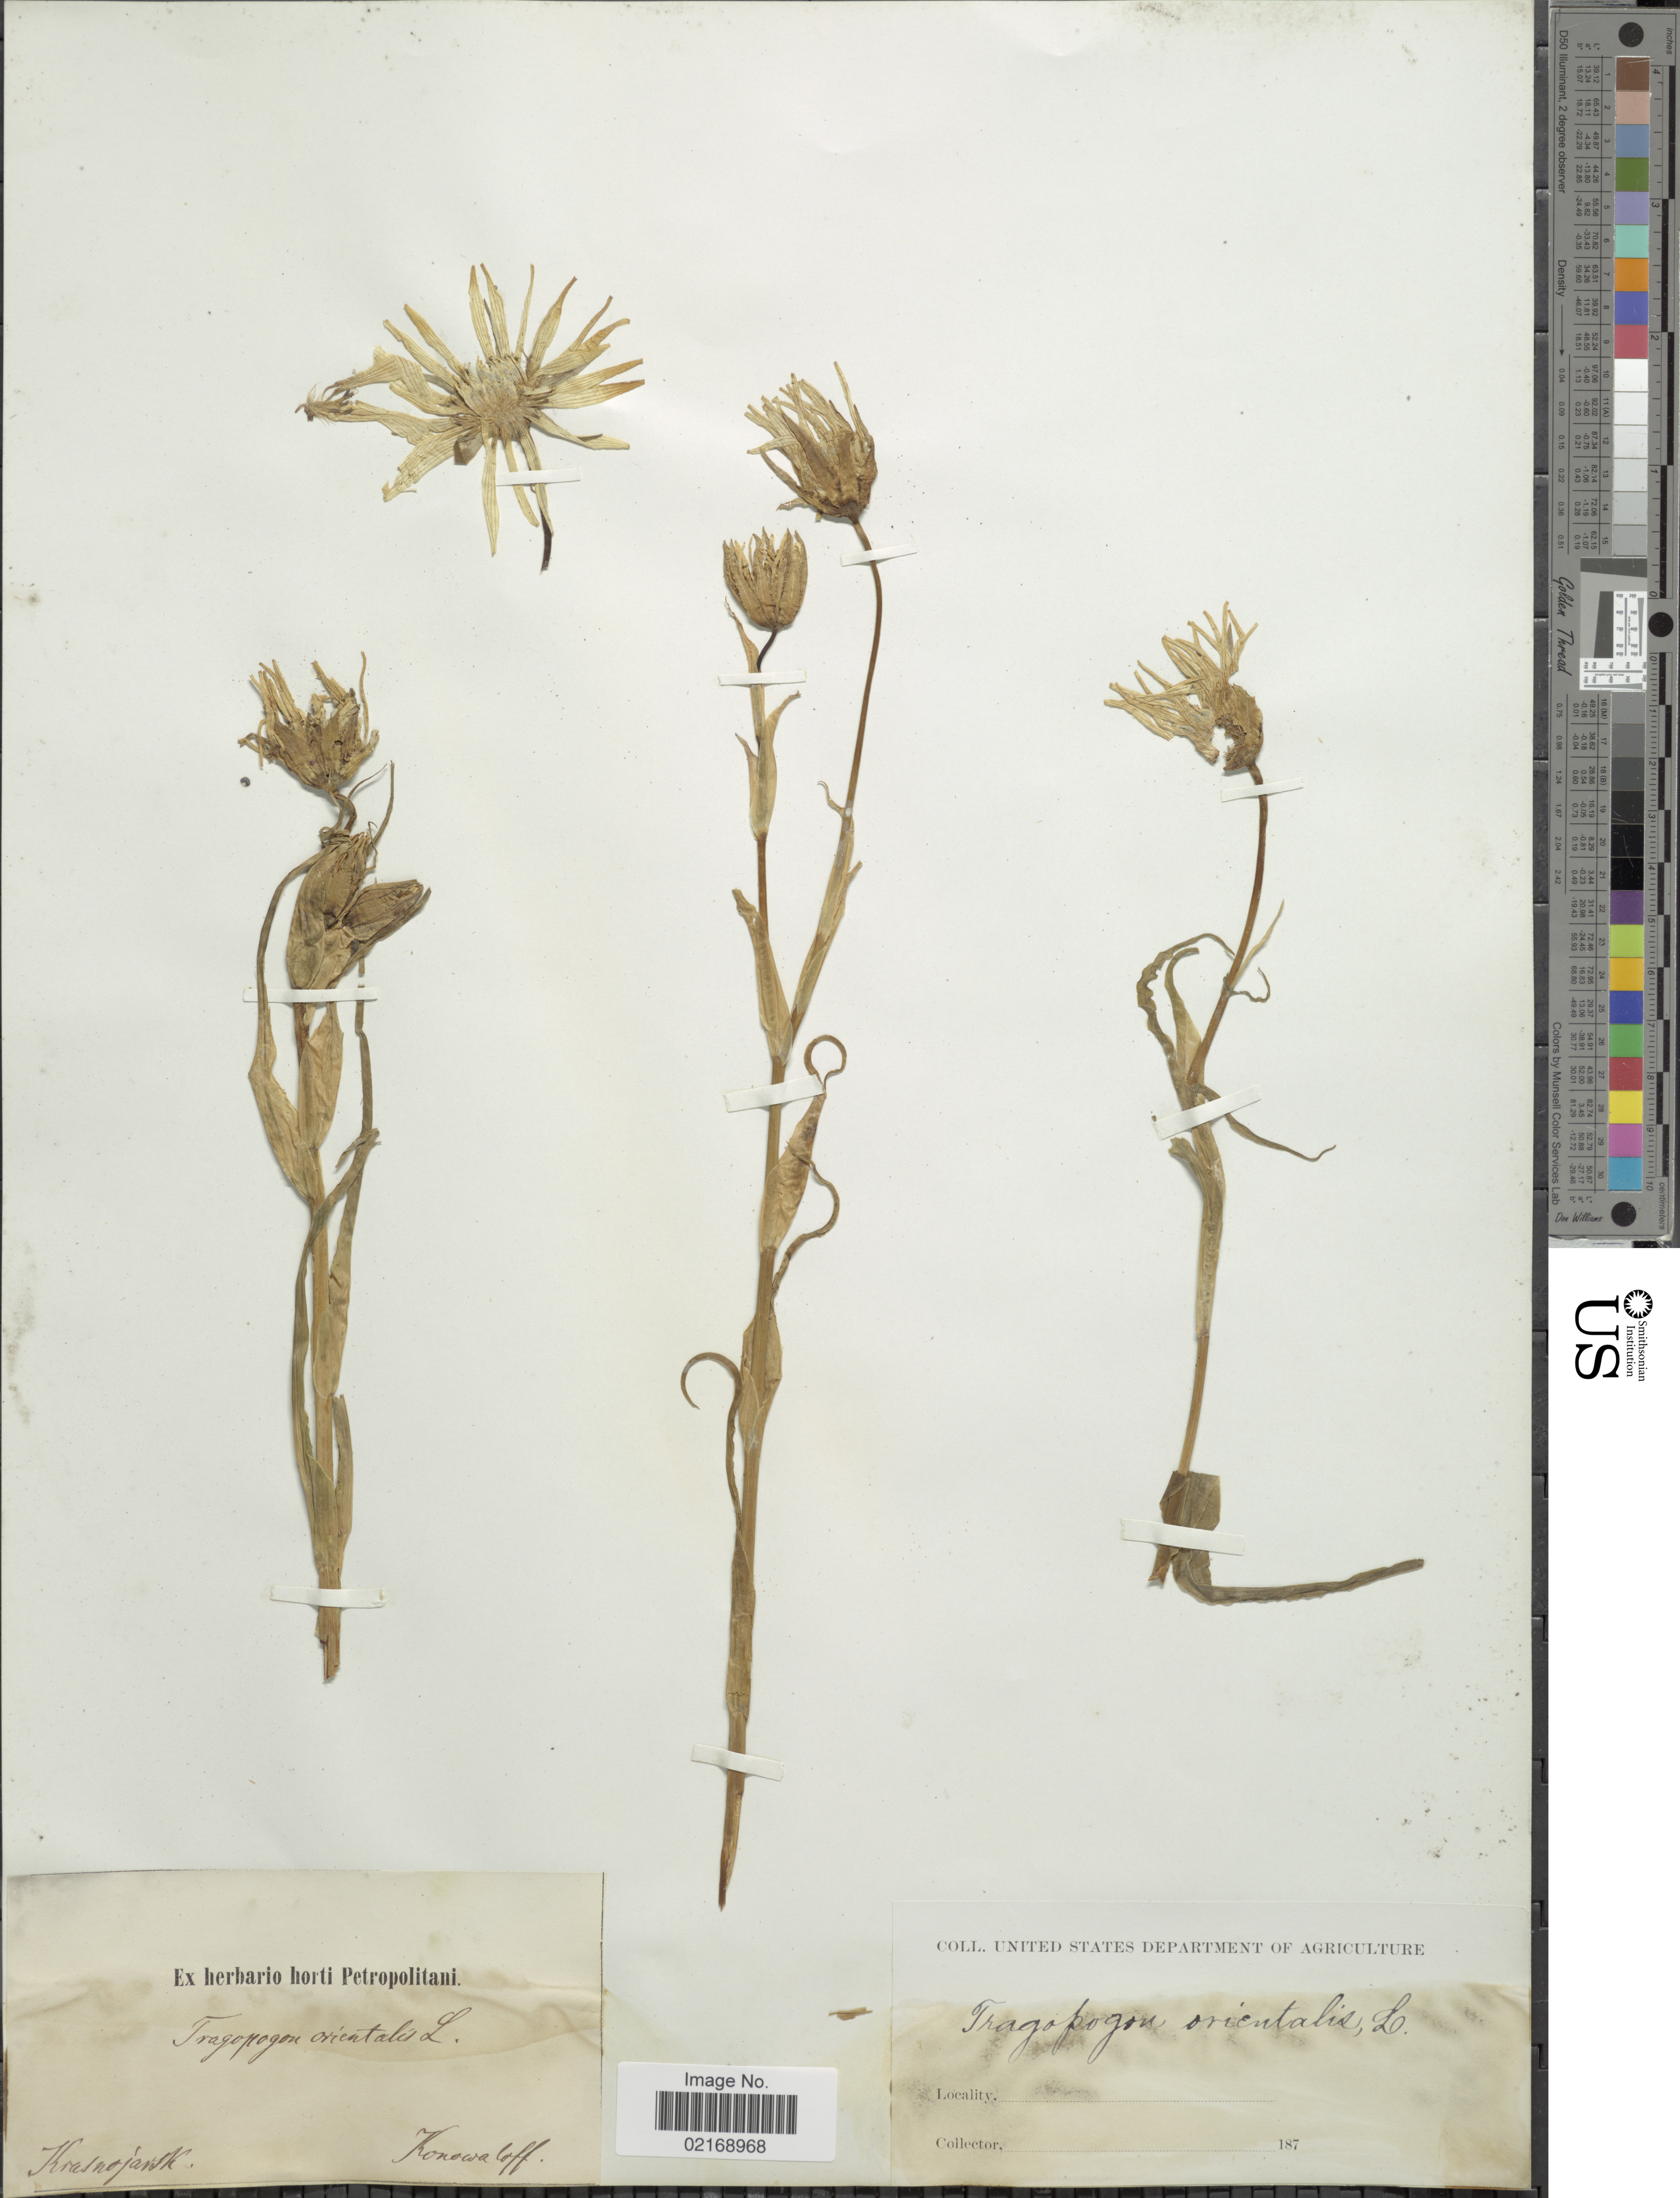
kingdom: Plantae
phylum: Tracheophyta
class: Magnoliopsida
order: Asterales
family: Asteraceae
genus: Tragopogon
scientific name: Tragopogon orientalis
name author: L.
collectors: Konowaloff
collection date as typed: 187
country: Russian Federation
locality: Krasnoyarsk